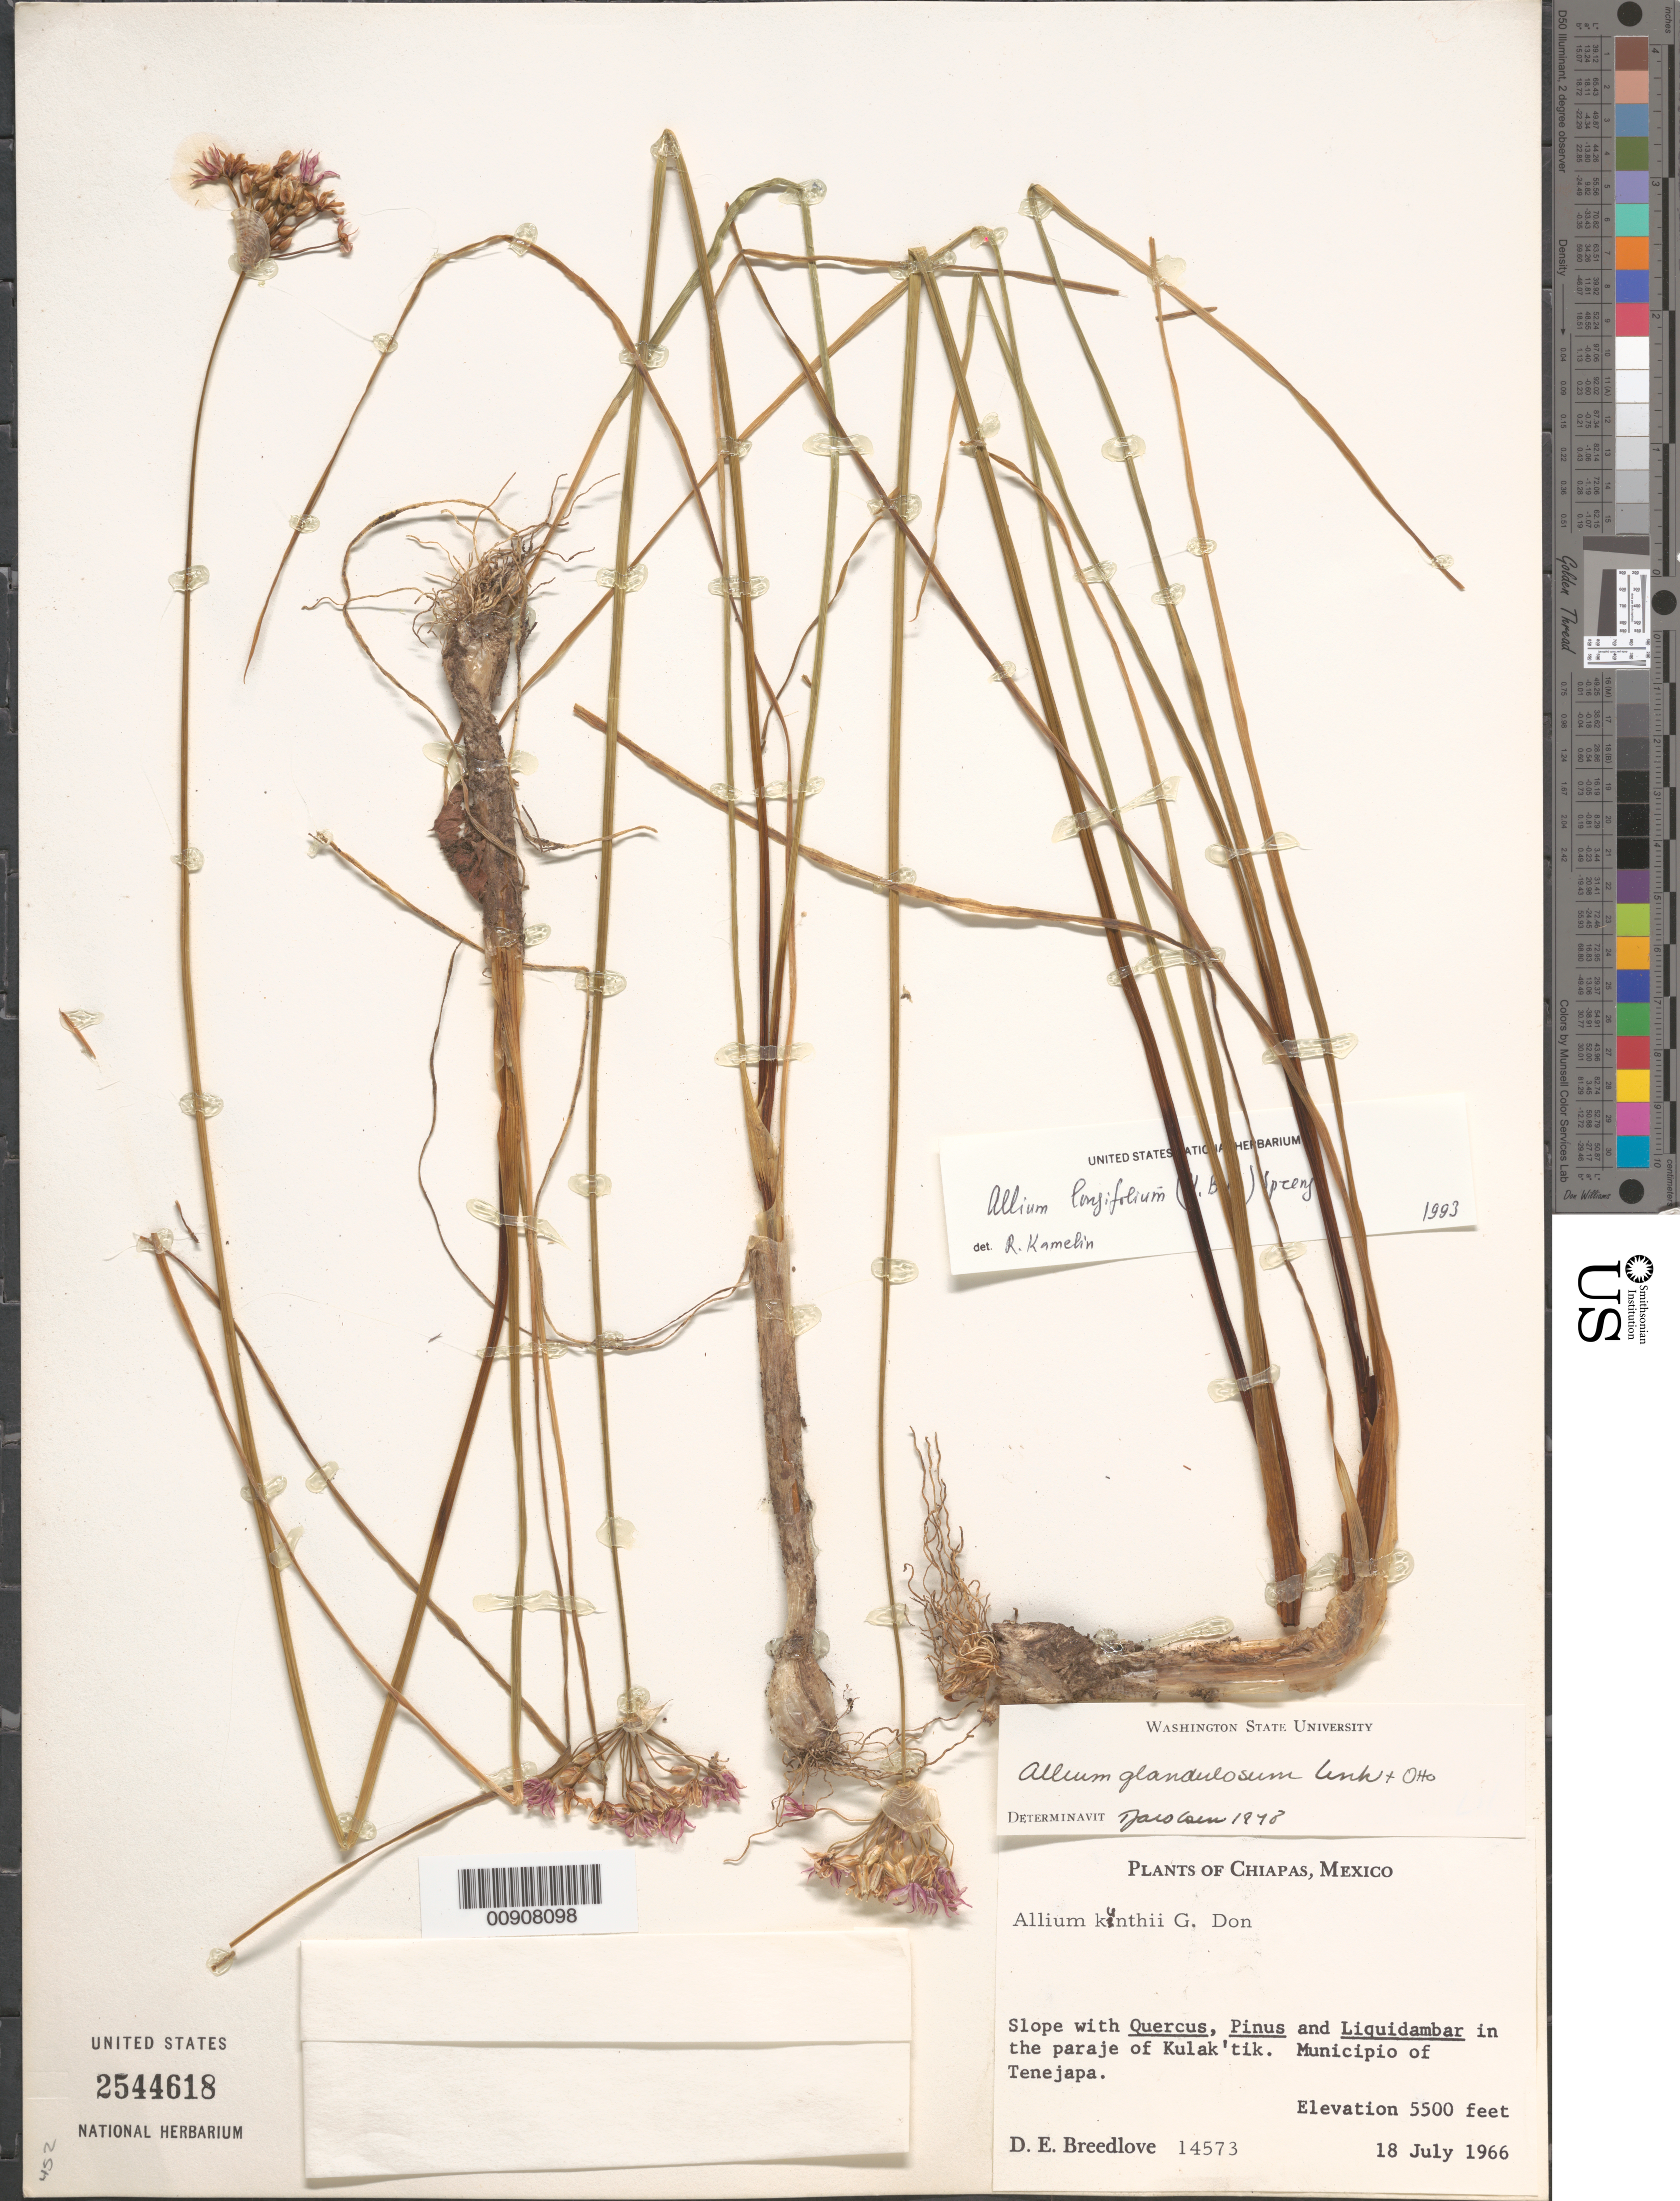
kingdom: Plantae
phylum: Tracheophyta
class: Liliopsida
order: Asparagales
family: Amaryllidaceae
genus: Allium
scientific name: Allium longifolium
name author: (Kunth) Spreng.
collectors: D. E. Breedlove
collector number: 14573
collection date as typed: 18 Jul 1966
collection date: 1966-07-18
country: Mexico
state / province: Chiapas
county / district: Tenejapa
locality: In the paraje of Kulak'tik. Municipio of Tenejapa, Chiapas.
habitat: Slope with Quercus, Pinus and Liquidambar.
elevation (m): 1676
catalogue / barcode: US 2544618